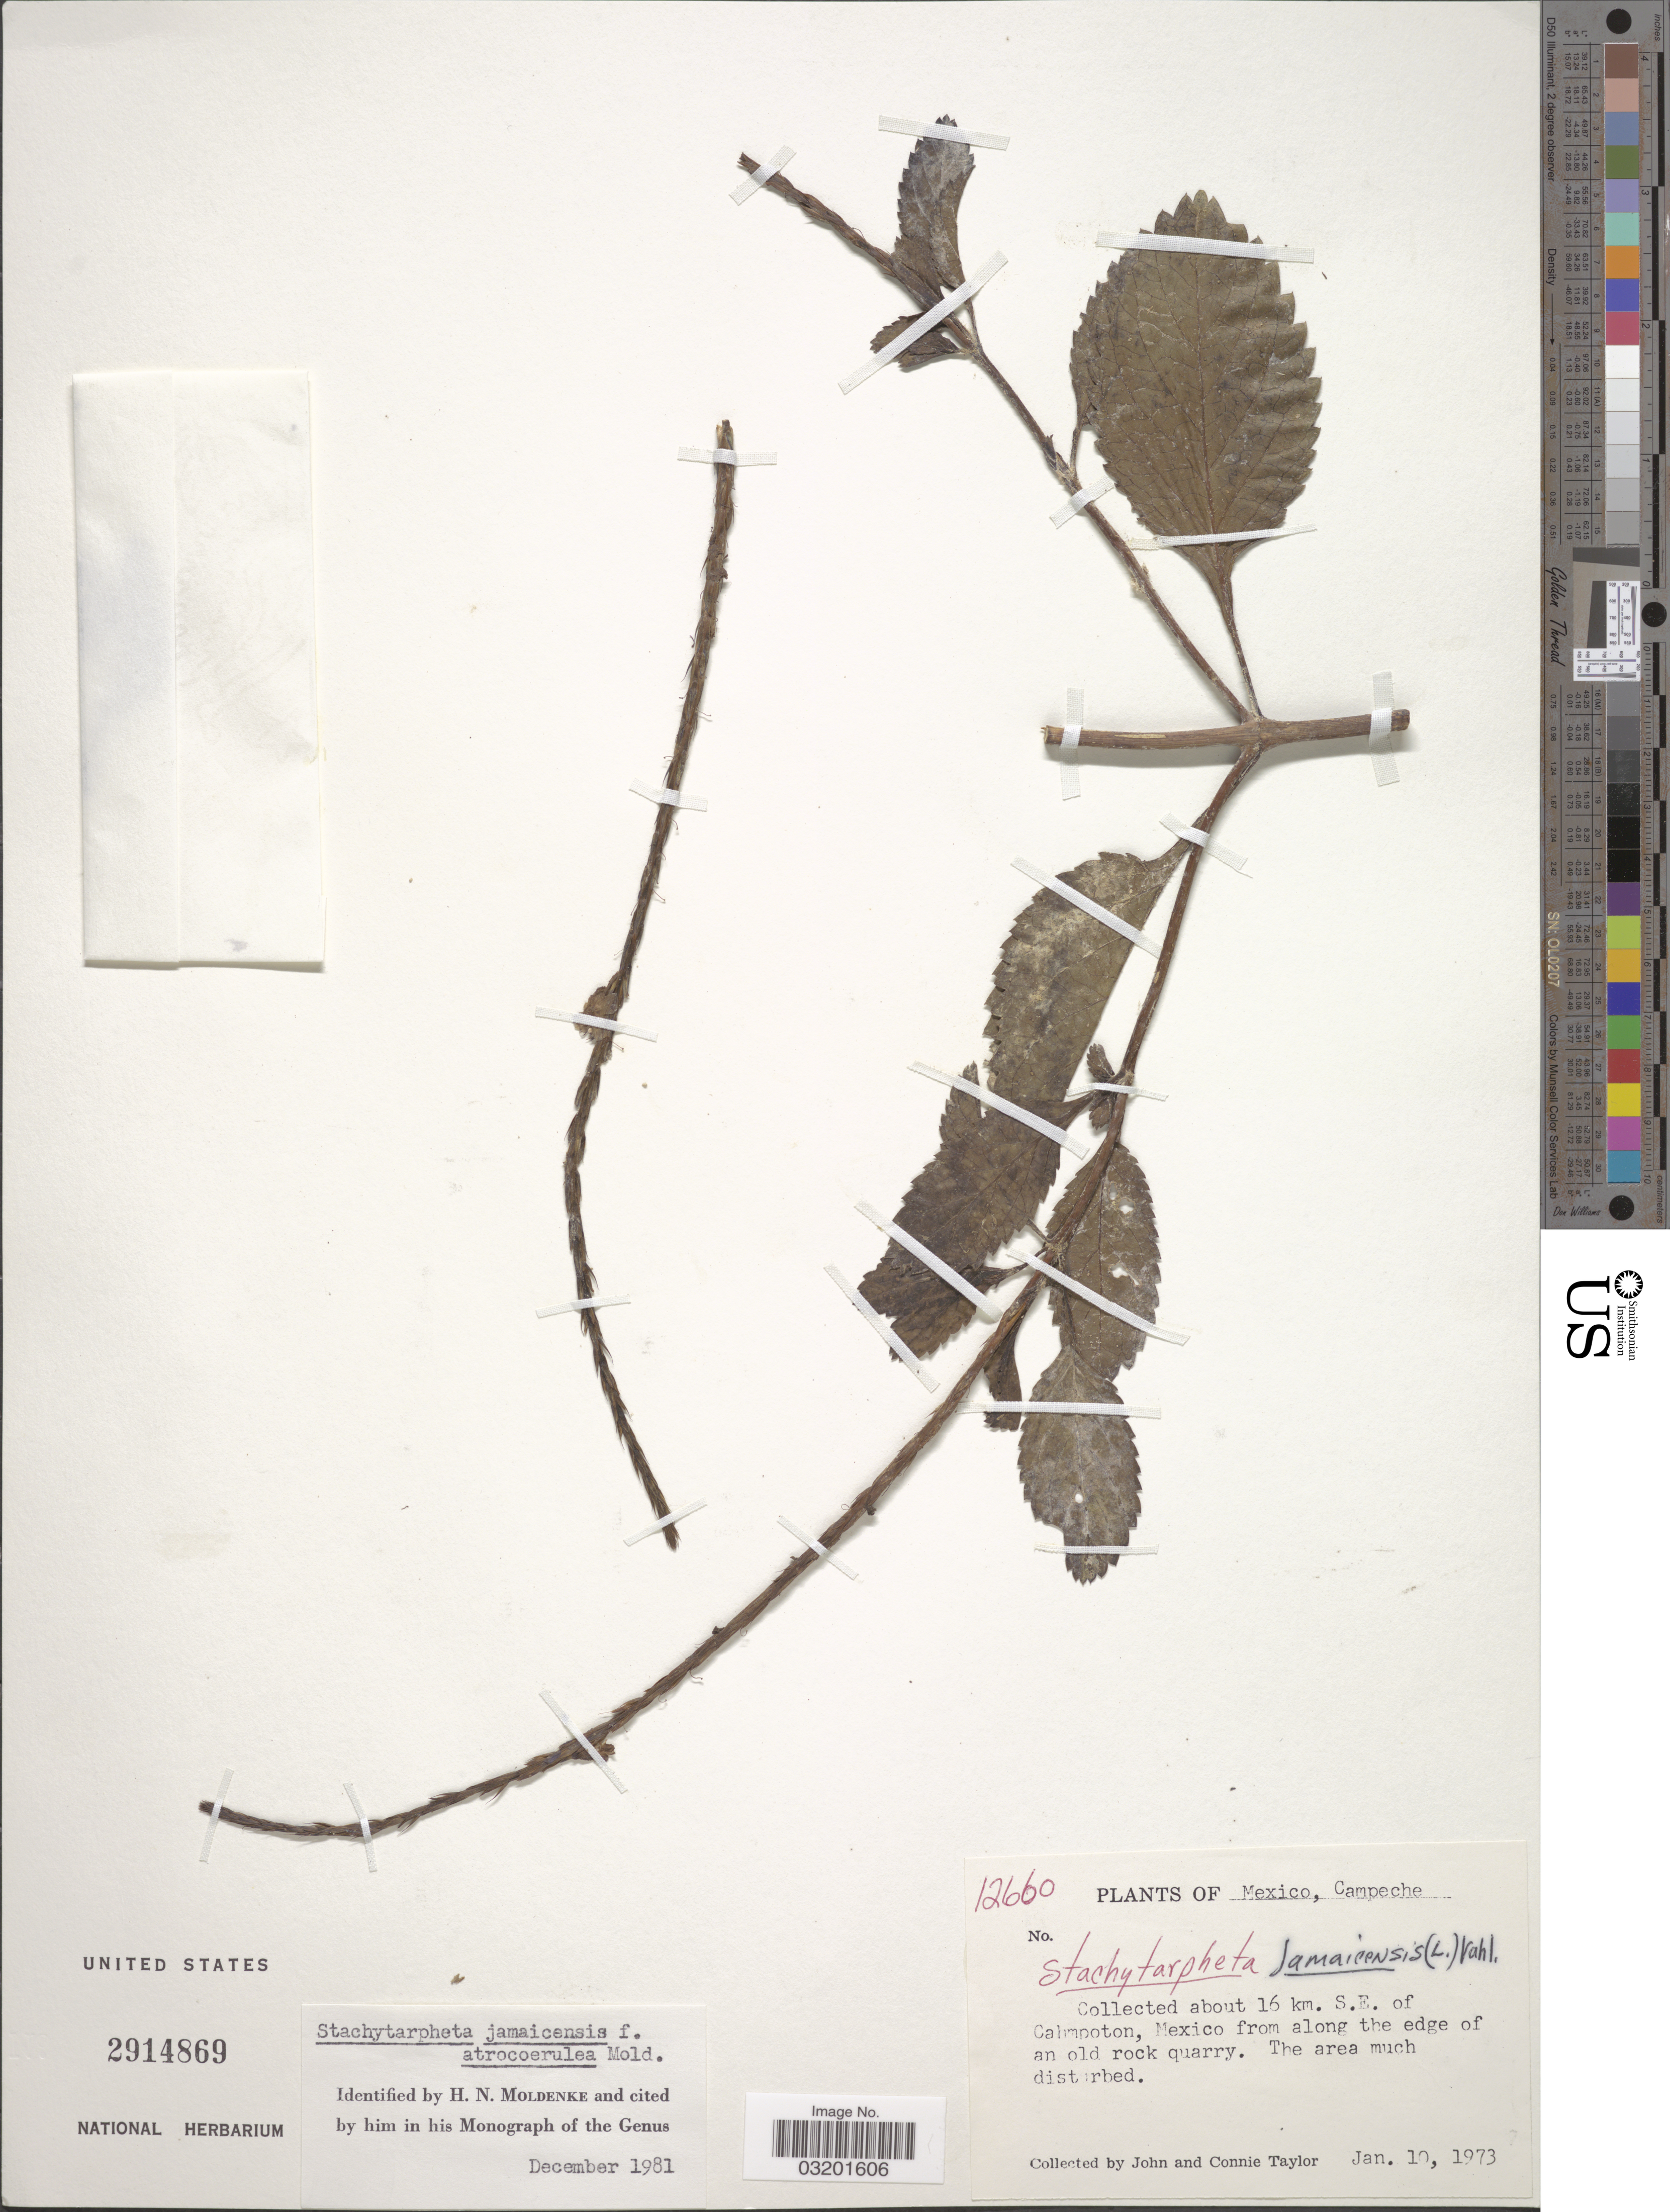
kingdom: Plantae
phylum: Tracheophyta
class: Magnoliopsida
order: Lamiales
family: Verbenaceae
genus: Stachytarpheta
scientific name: Stachytarpheta jamaicensis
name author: (L.) Vahl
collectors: J. Taylor & C. Taylor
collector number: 12660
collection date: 1973-01-10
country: Mexico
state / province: Campeche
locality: About 16 km. S.E. of Cahmpoton, Mexico from along the edge of an old rock quarry.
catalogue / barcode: US 2914869